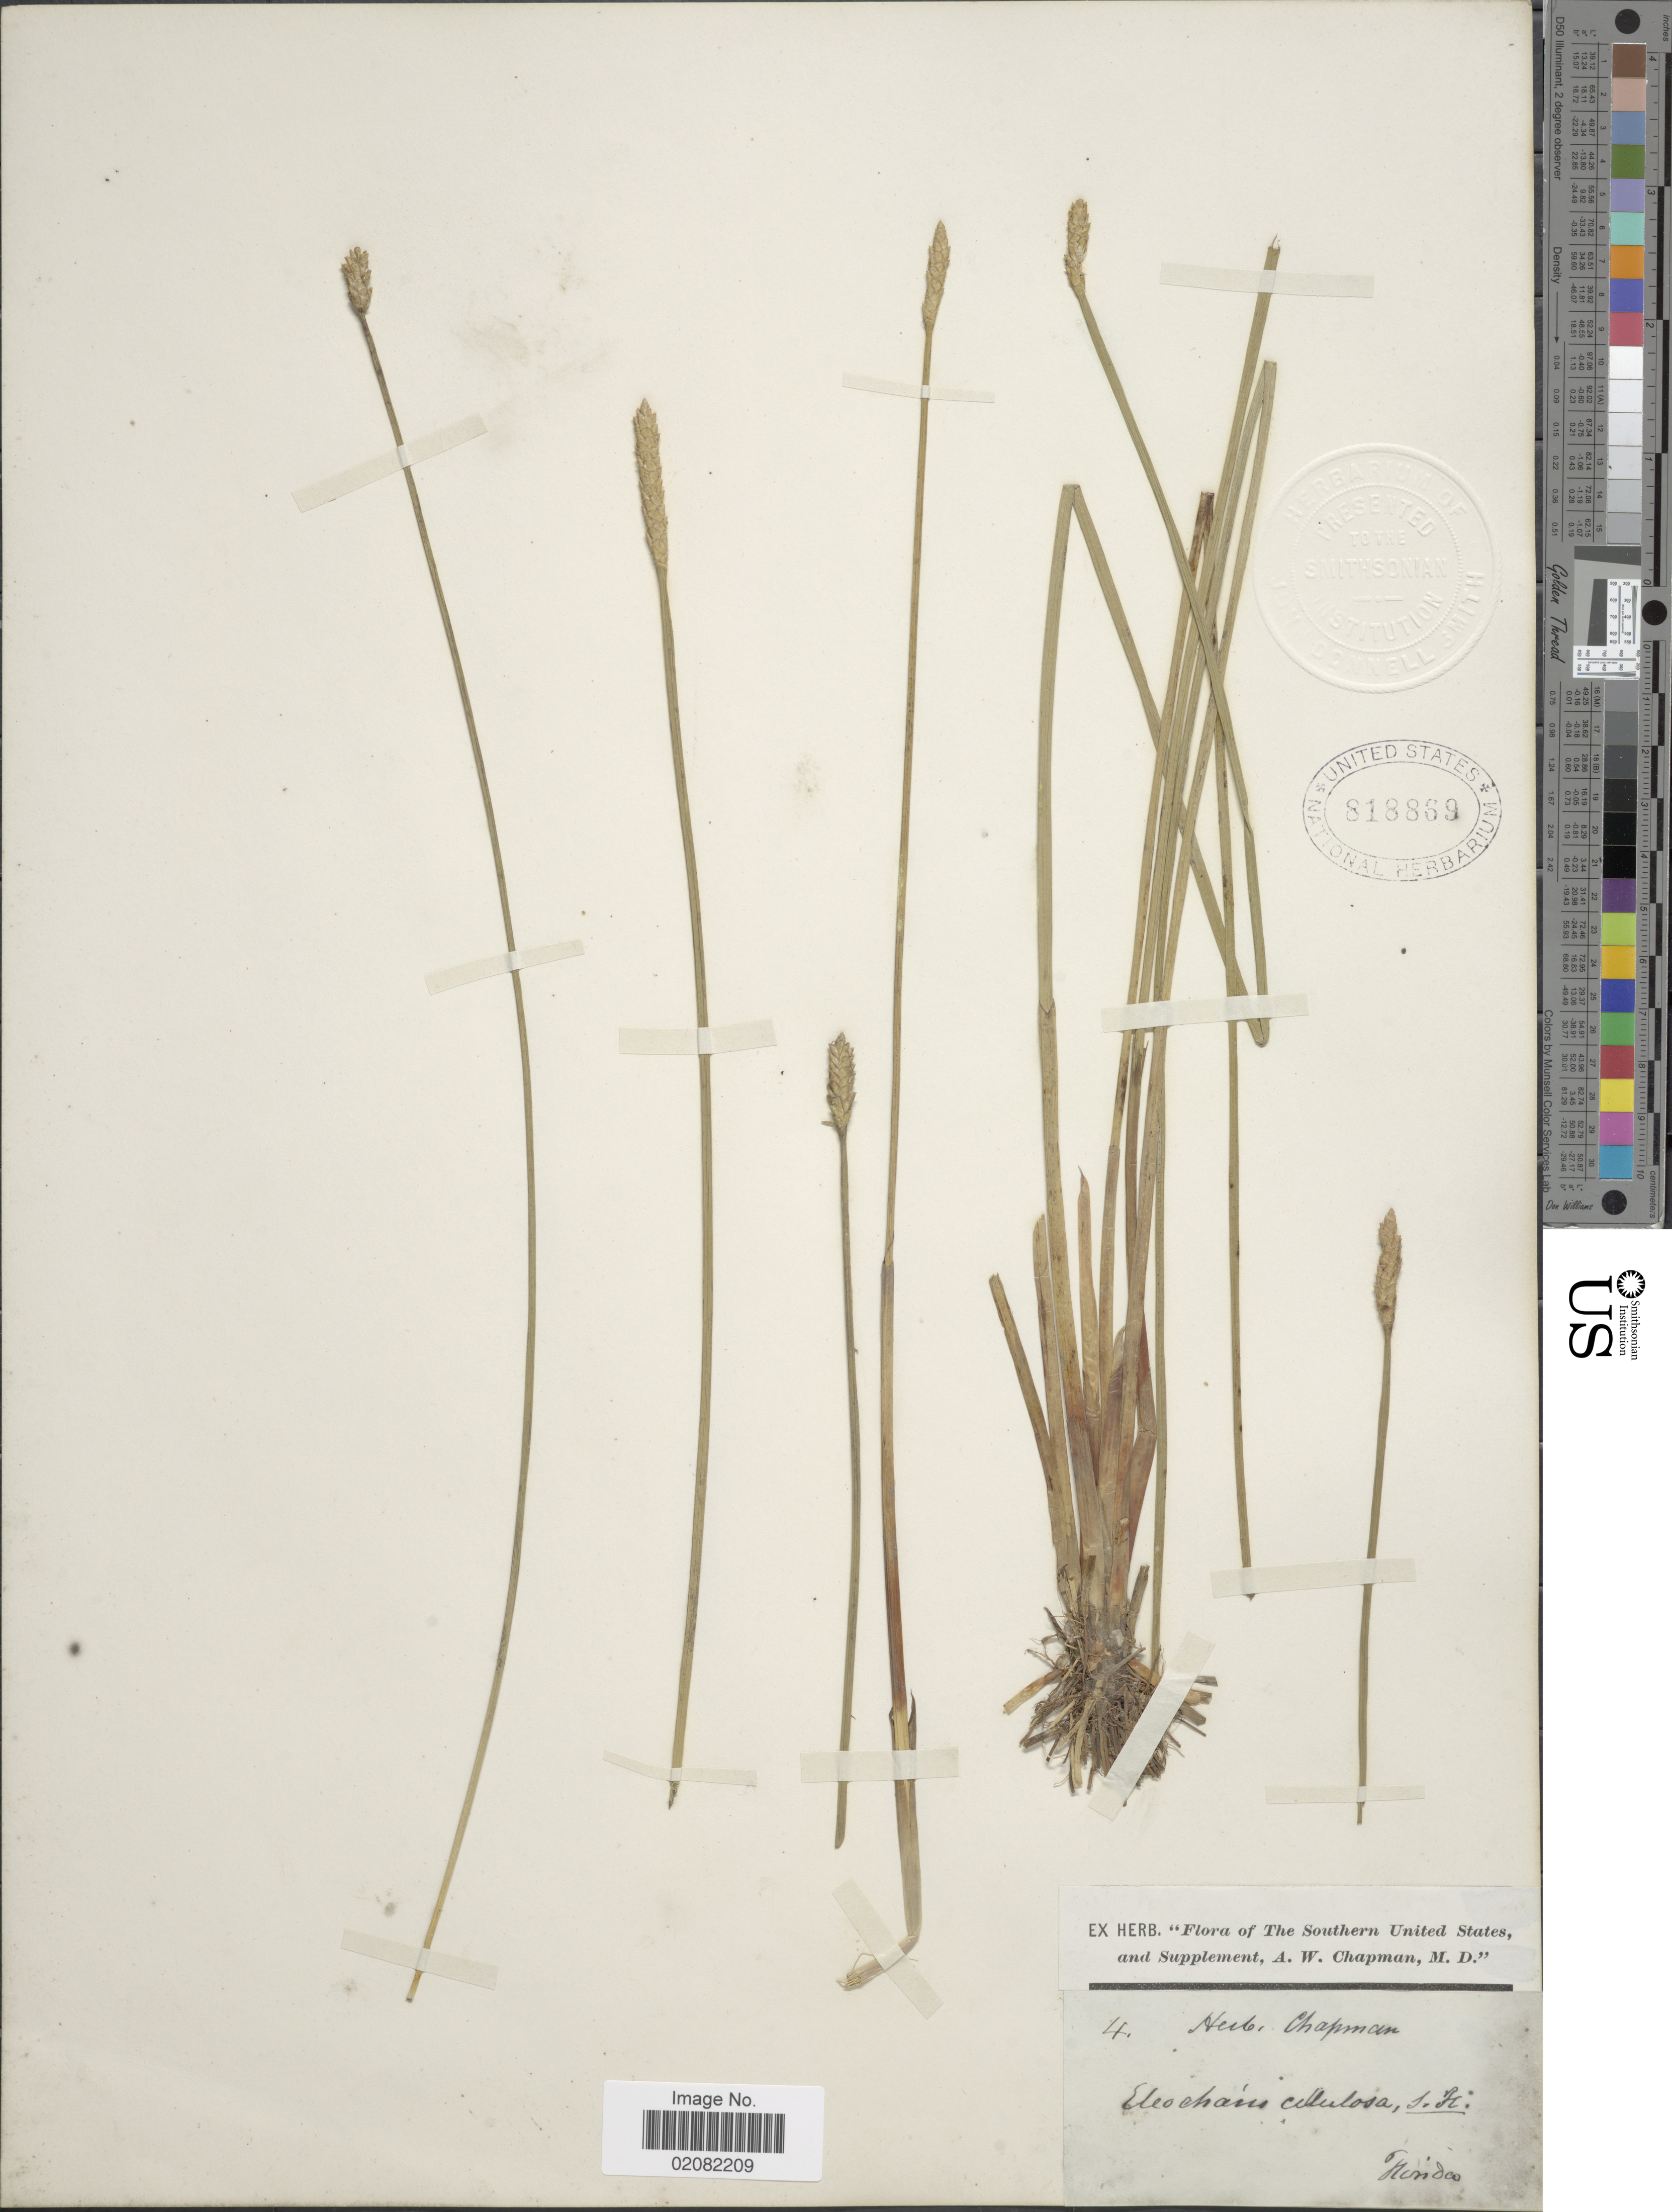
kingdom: Plantae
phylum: Tracheophyta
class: Liliopsida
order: Poales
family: Cyperaceae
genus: Eleocharis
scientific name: Eleocharis cellulosa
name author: Torr.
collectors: ex herb. Chapman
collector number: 4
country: United States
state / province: Florida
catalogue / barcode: US 818869